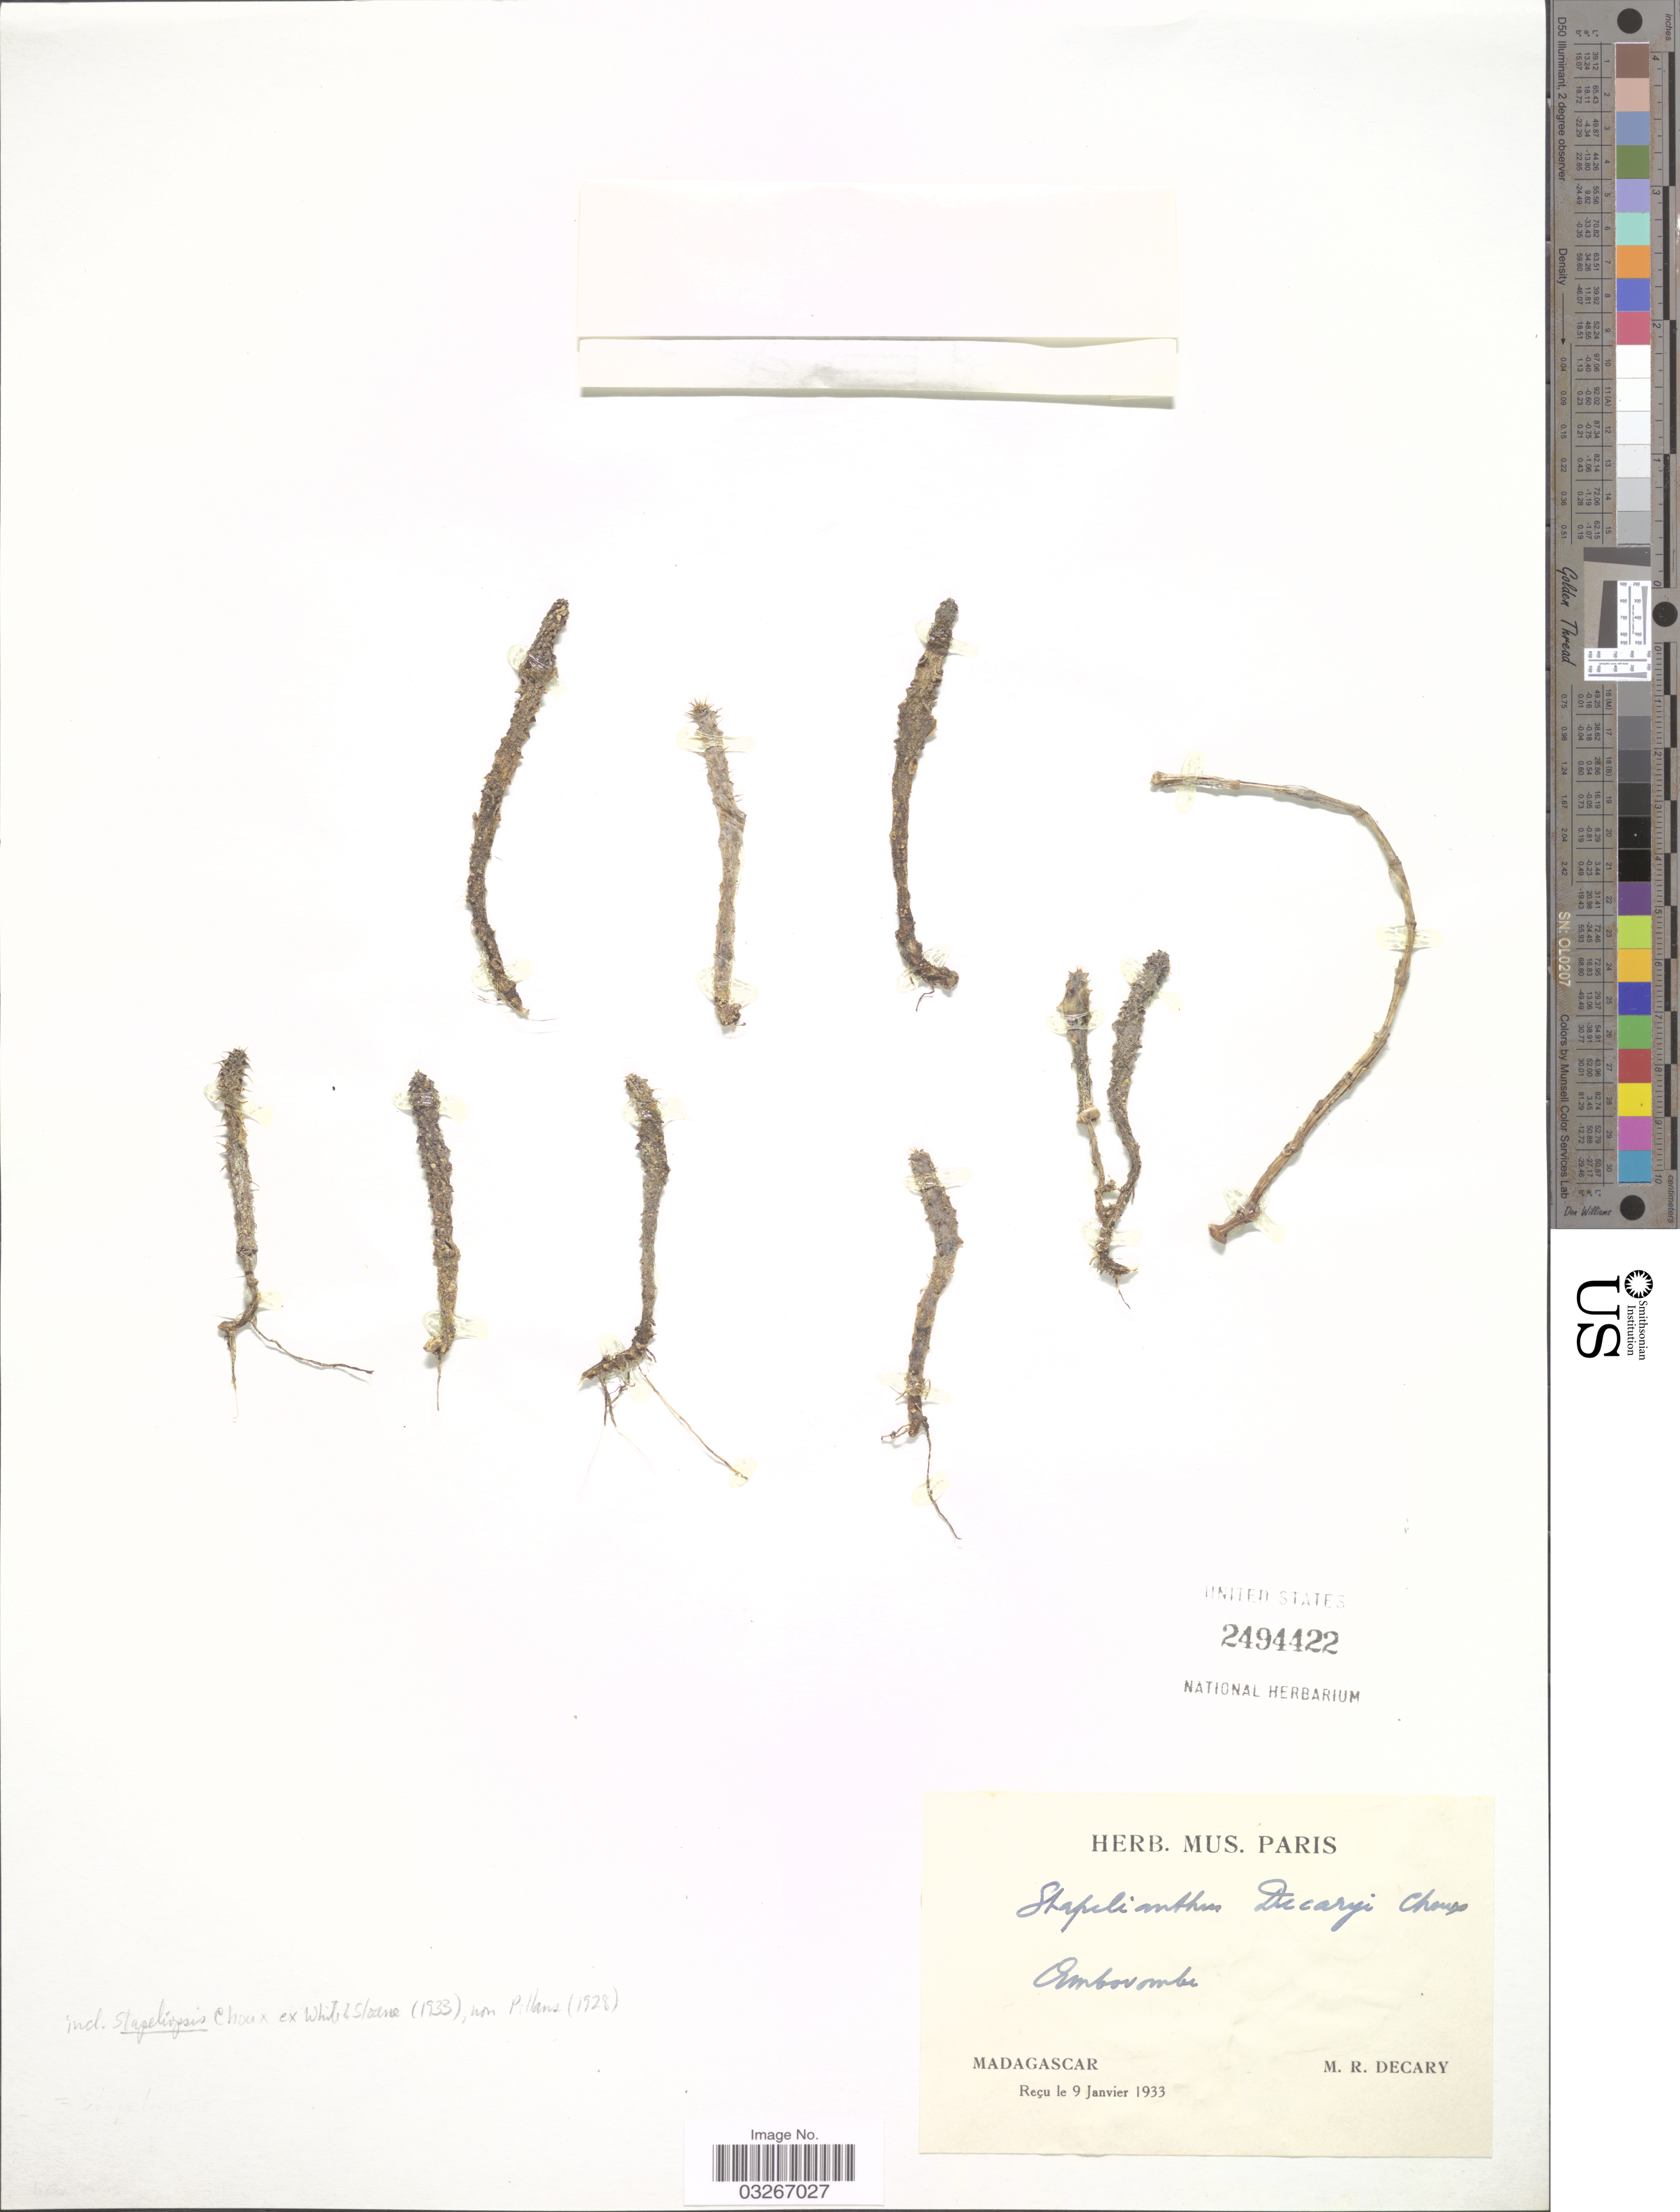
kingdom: Plantae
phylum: Tracheophyta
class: Magnoliopsida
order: Gentianales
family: Apocynaceae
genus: Stapelianthus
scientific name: Stapelianthus decaryi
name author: Choux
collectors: R. Decary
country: Madagascar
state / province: Androy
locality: Ambovombe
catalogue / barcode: US 2494422